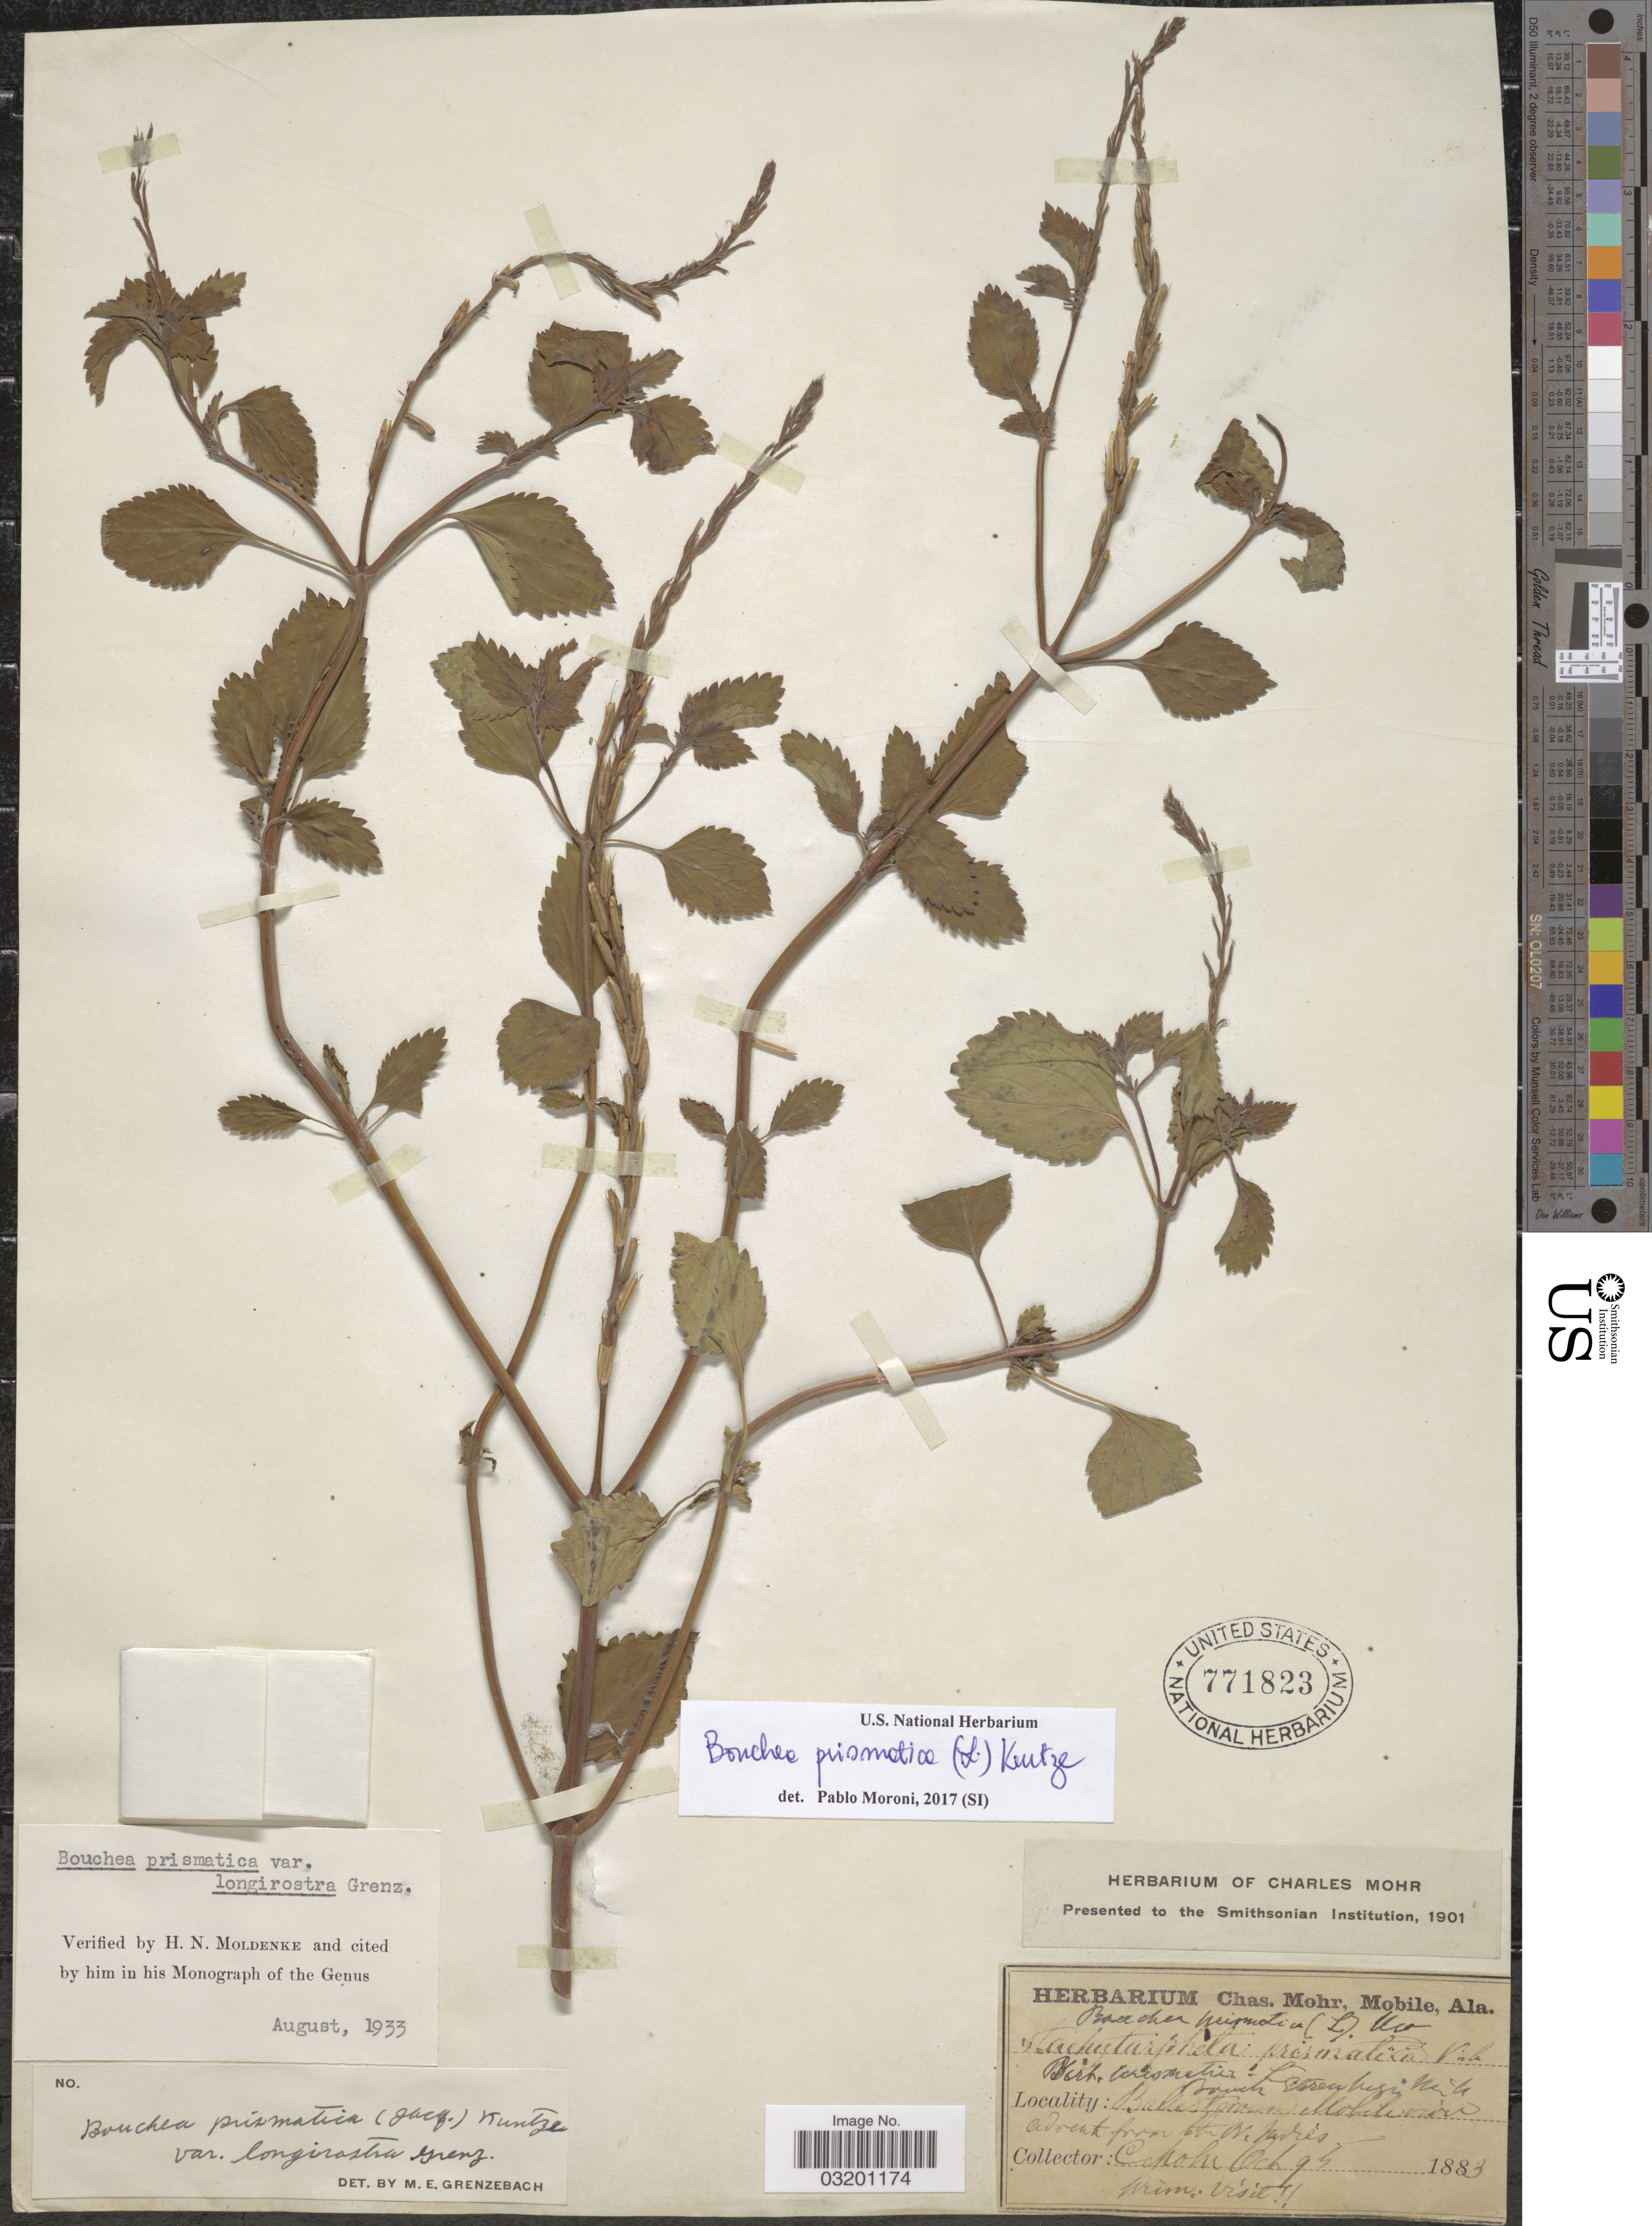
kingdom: Plantae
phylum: Tracheophyta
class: Magnoliopsida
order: Lamiales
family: Verbenaceae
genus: Bouchea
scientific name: Bouchea prismatica var. brevirostra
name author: Grenzeb.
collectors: Mohr, C. T. (herbarium)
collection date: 1883-10-05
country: United States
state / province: Alabama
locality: Ballast grounds Mobile river.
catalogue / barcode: US 771823